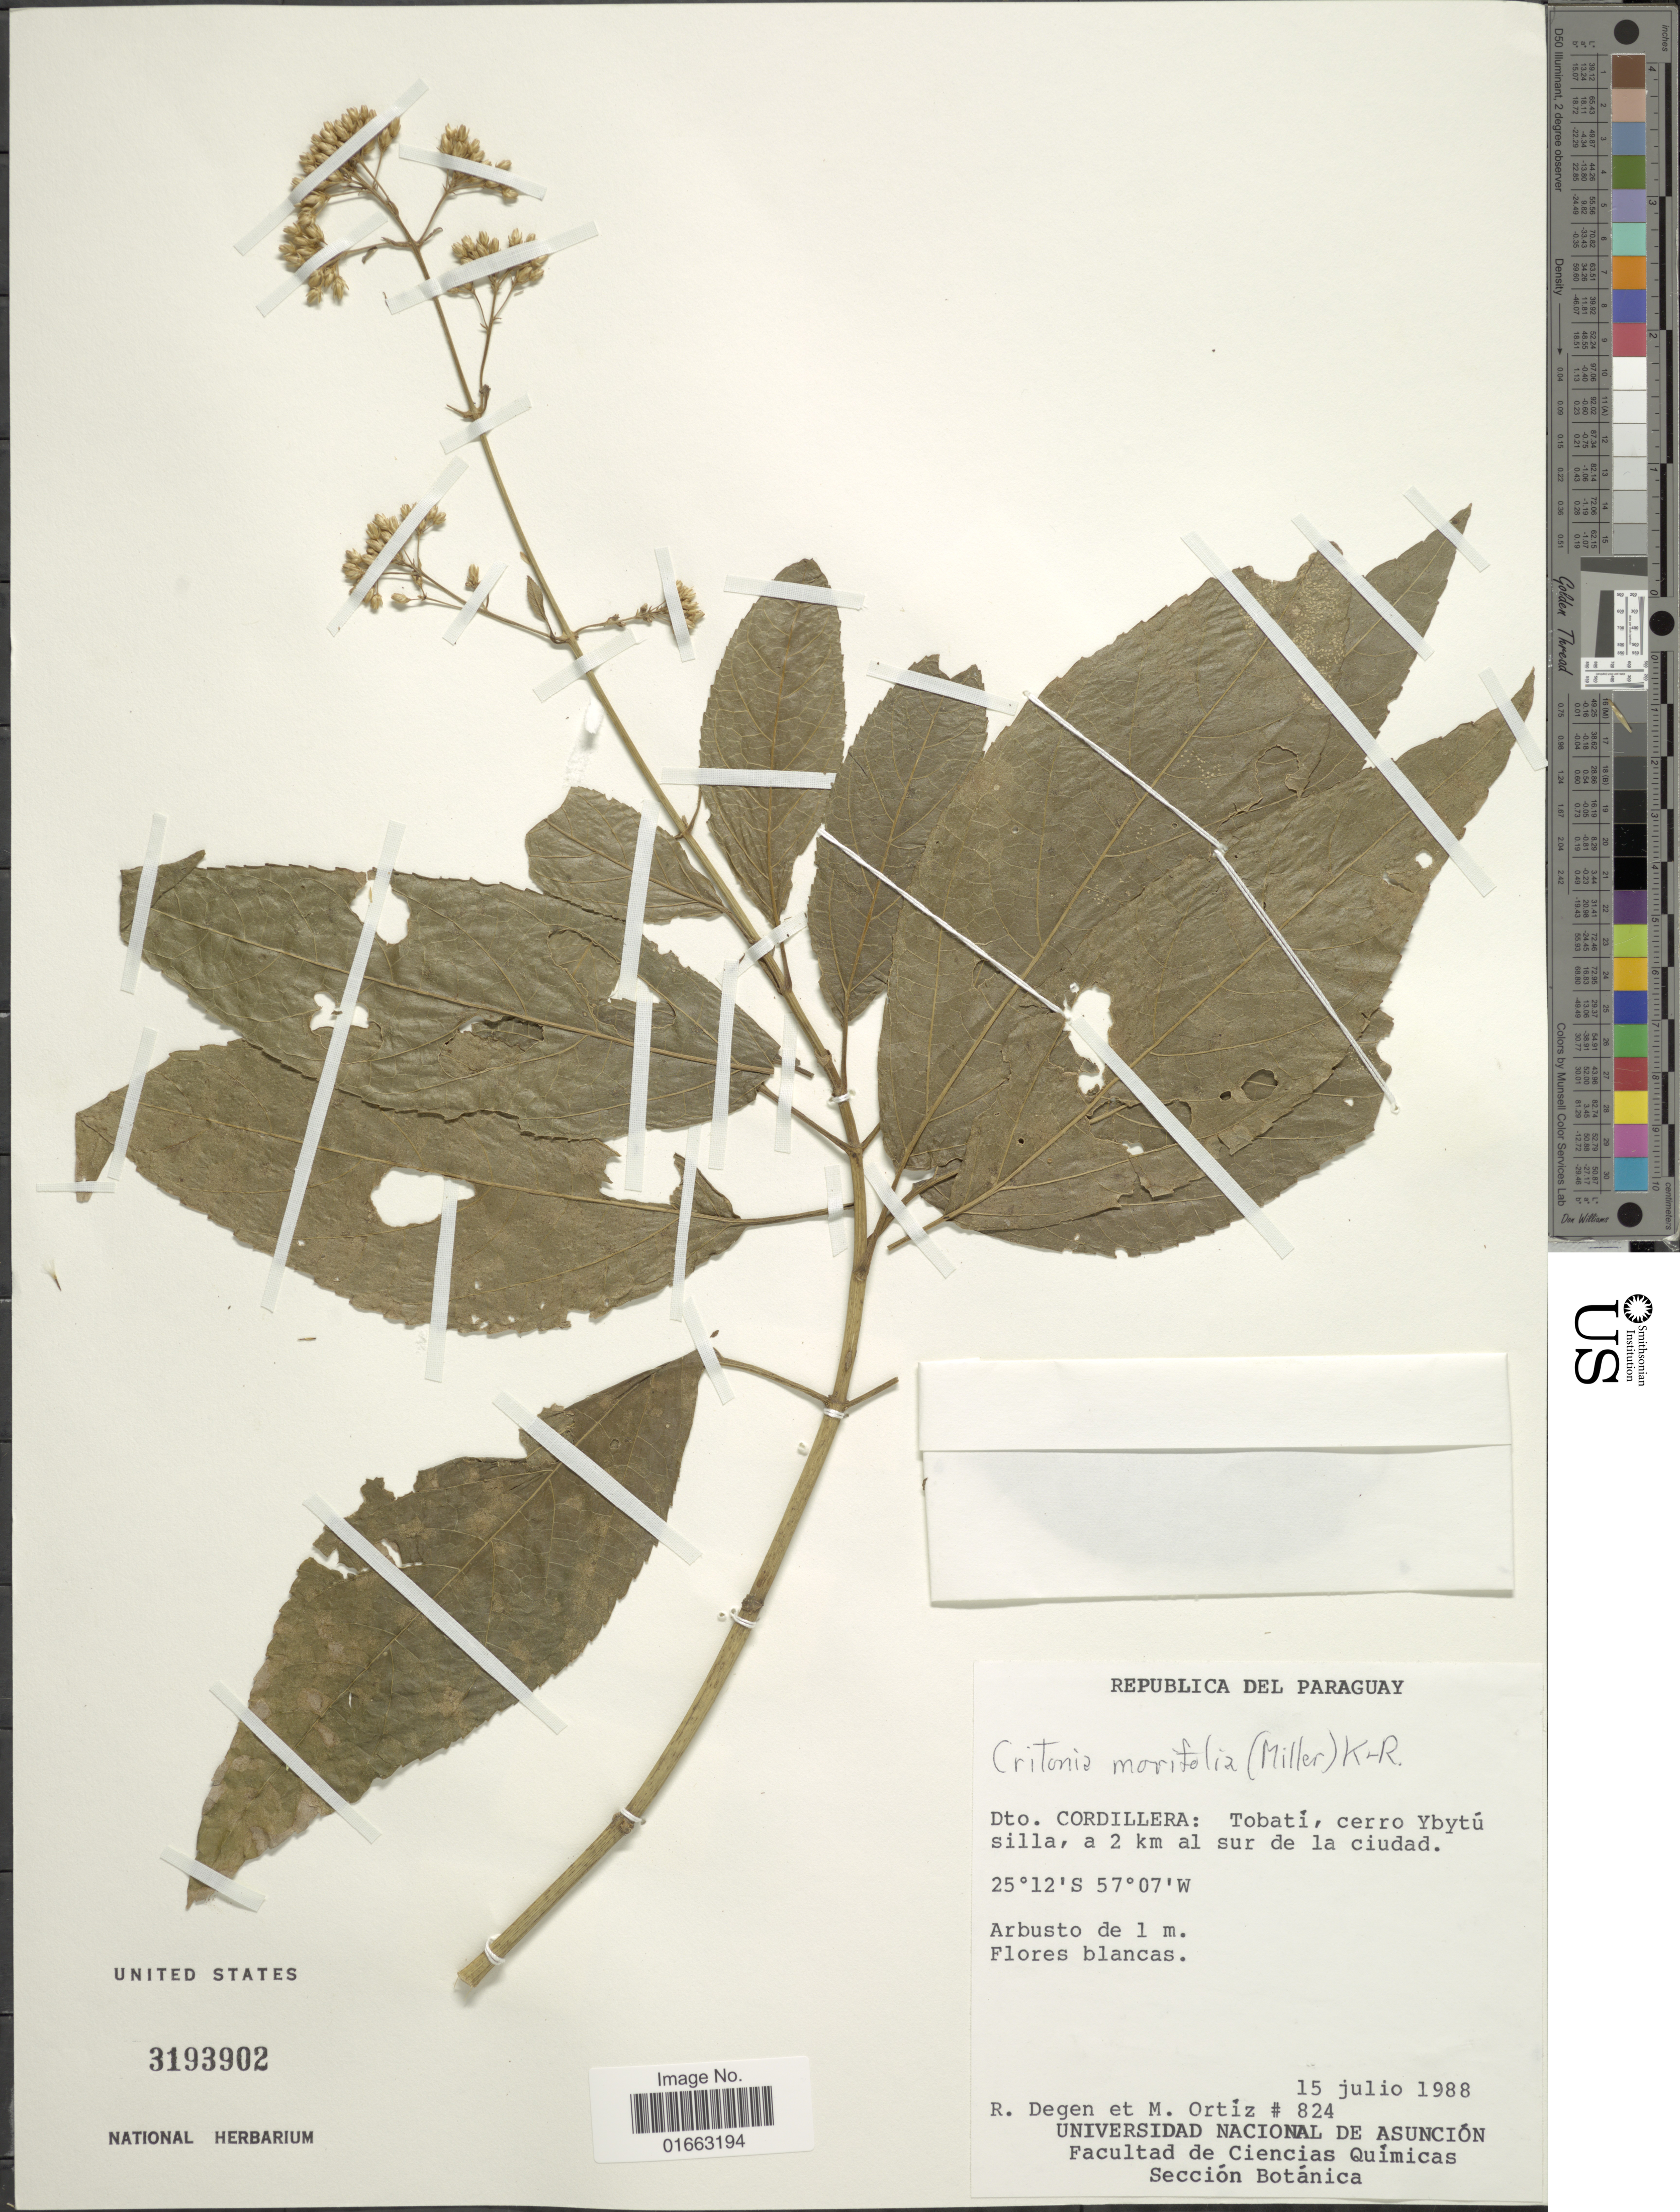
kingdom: Plantae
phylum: Tracheophyta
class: Magnoliopsida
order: Asterales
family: Asteraceae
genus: Critonia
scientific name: Critonia morifolia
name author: (Mill.) R.M. King & H. Rob.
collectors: R. Degen & M. Ortíz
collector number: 824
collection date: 1988-07-15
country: Paraguay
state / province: Cordillera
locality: Tobatí, cerro Ybytú silla, a 2 km al sur de la ciudad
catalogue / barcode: US 3193902